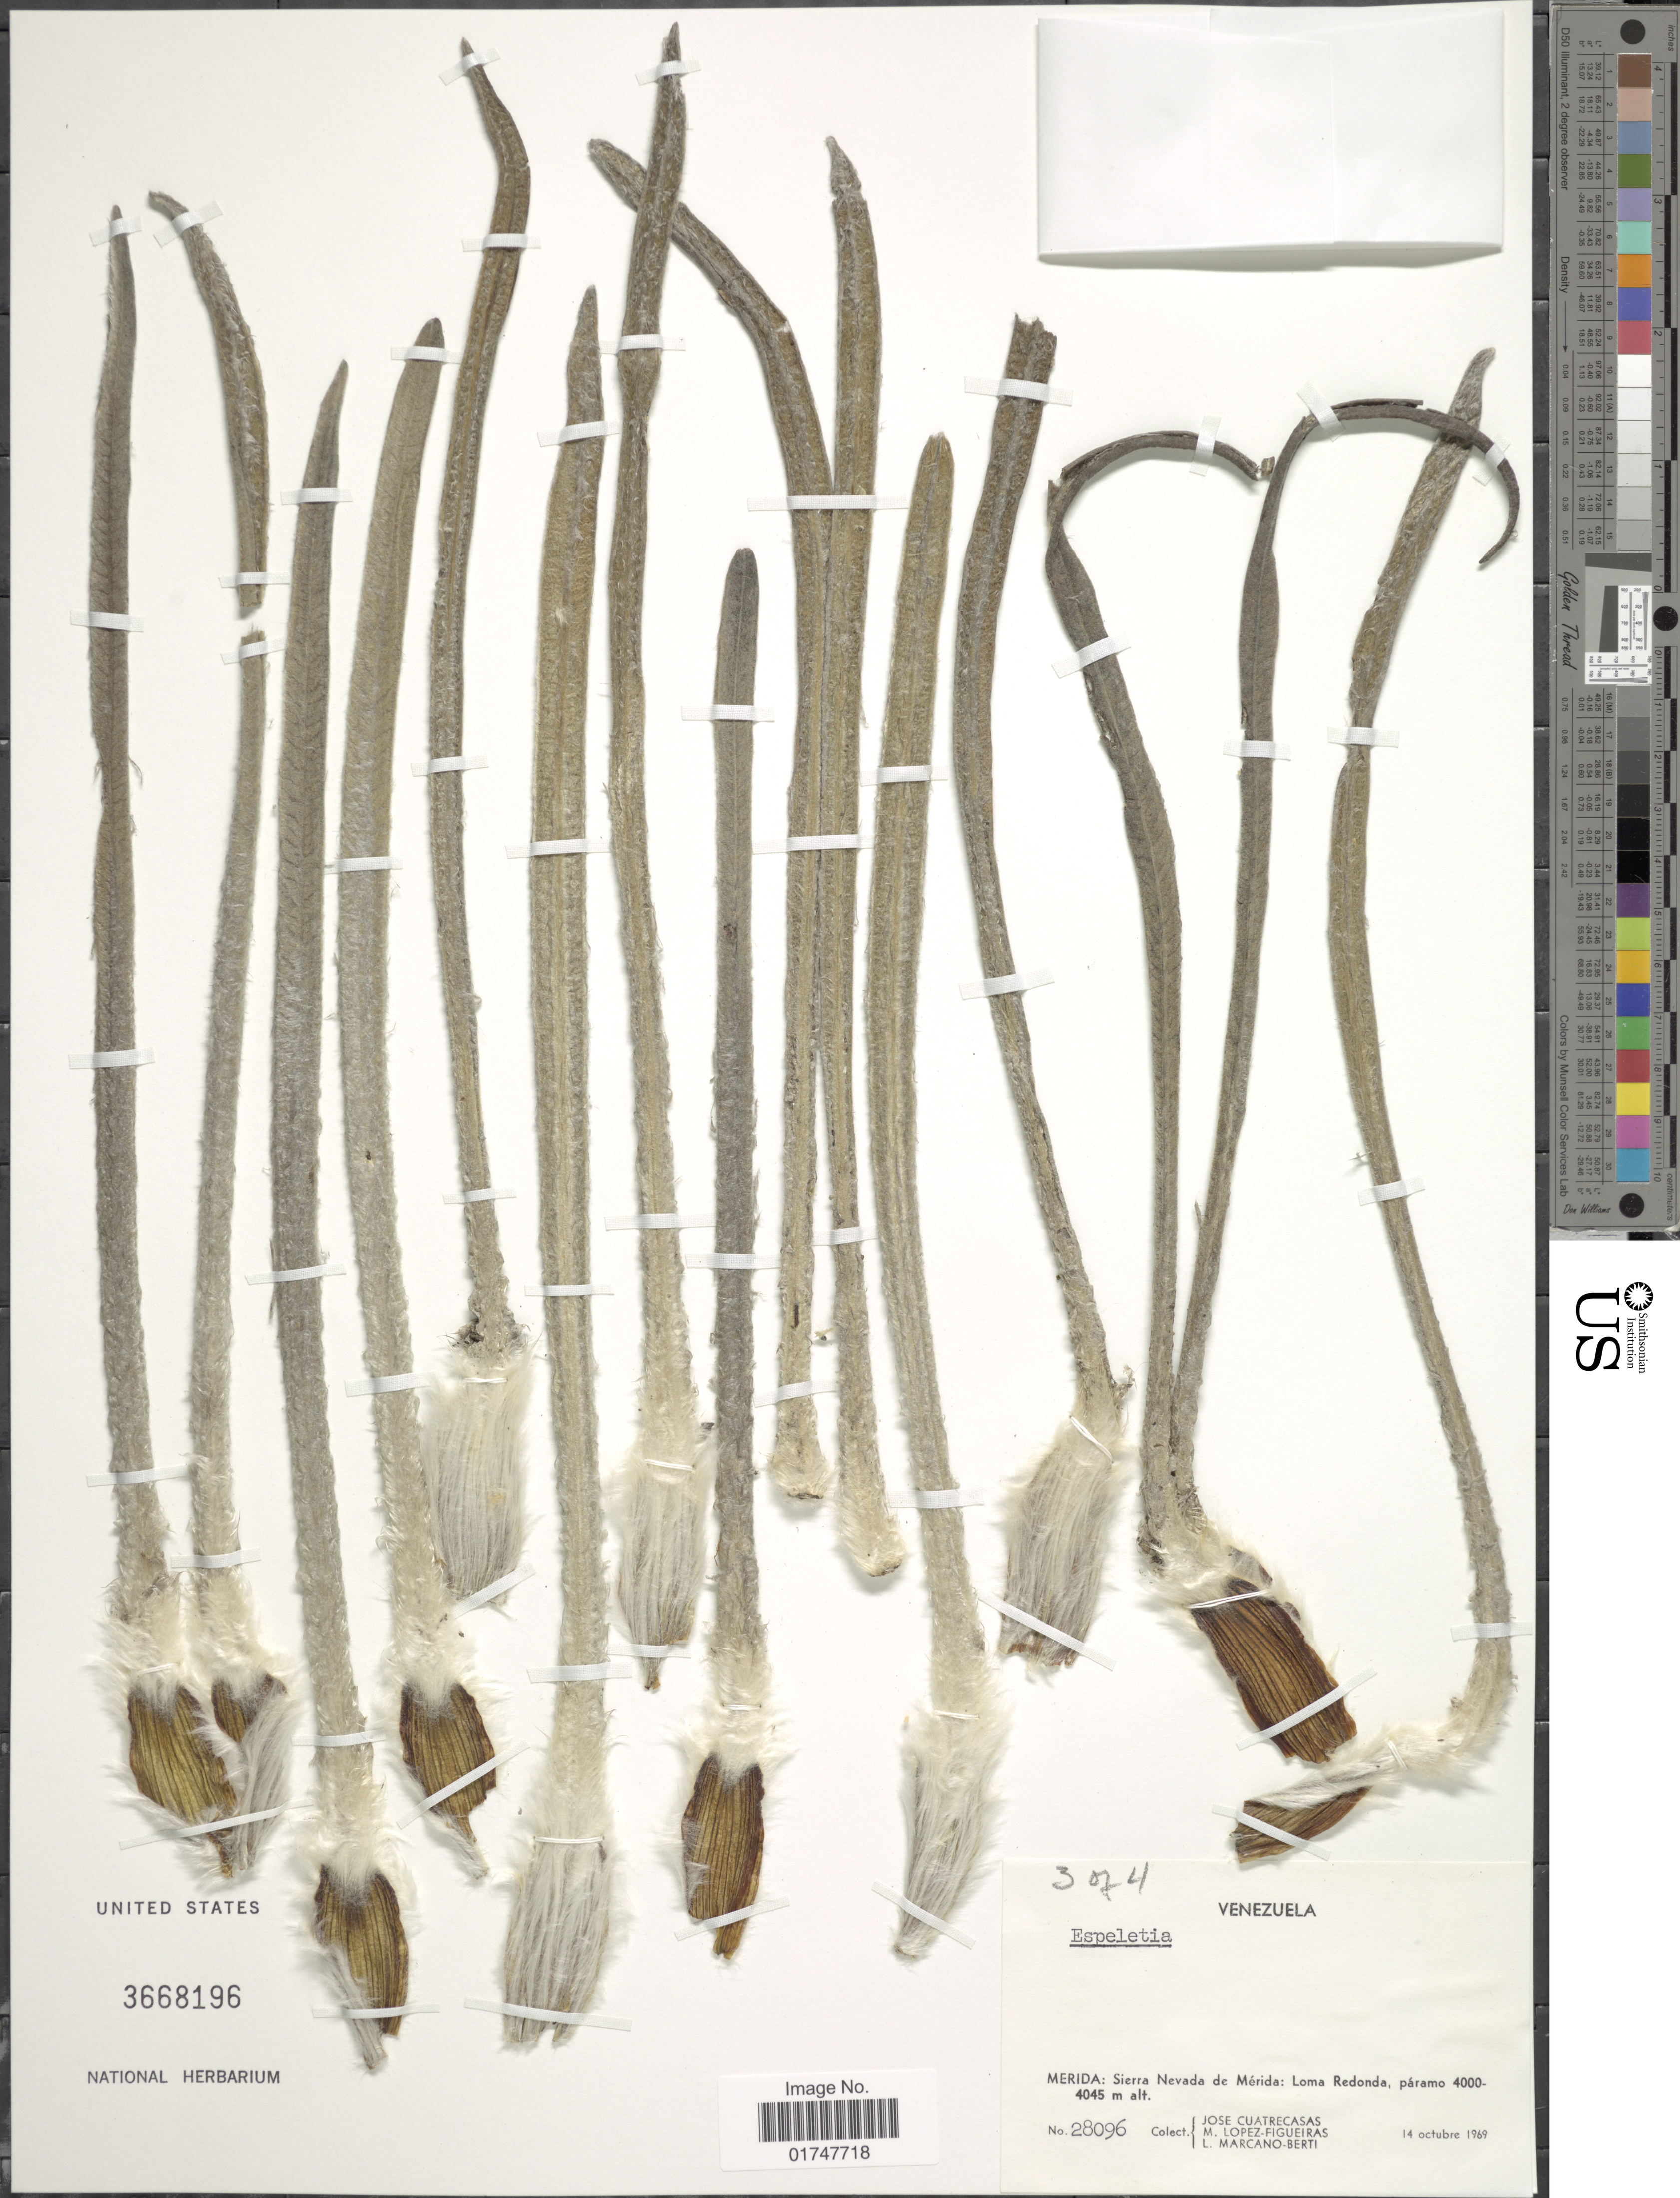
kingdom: Plantae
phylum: Tracheophyta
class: Magnoliopsida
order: Asterales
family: Asteraceae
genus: Espeletia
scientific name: Espeletia sp.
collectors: J. Cuatrecasas, M. López Figueiras & L. Marcano-Berti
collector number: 28096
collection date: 1969-10-14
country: Venezuela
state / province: Mérida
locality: Sierra Nevada de Mérida: Loma Redonda, páramo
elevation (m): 4000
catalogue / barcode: US 3668196